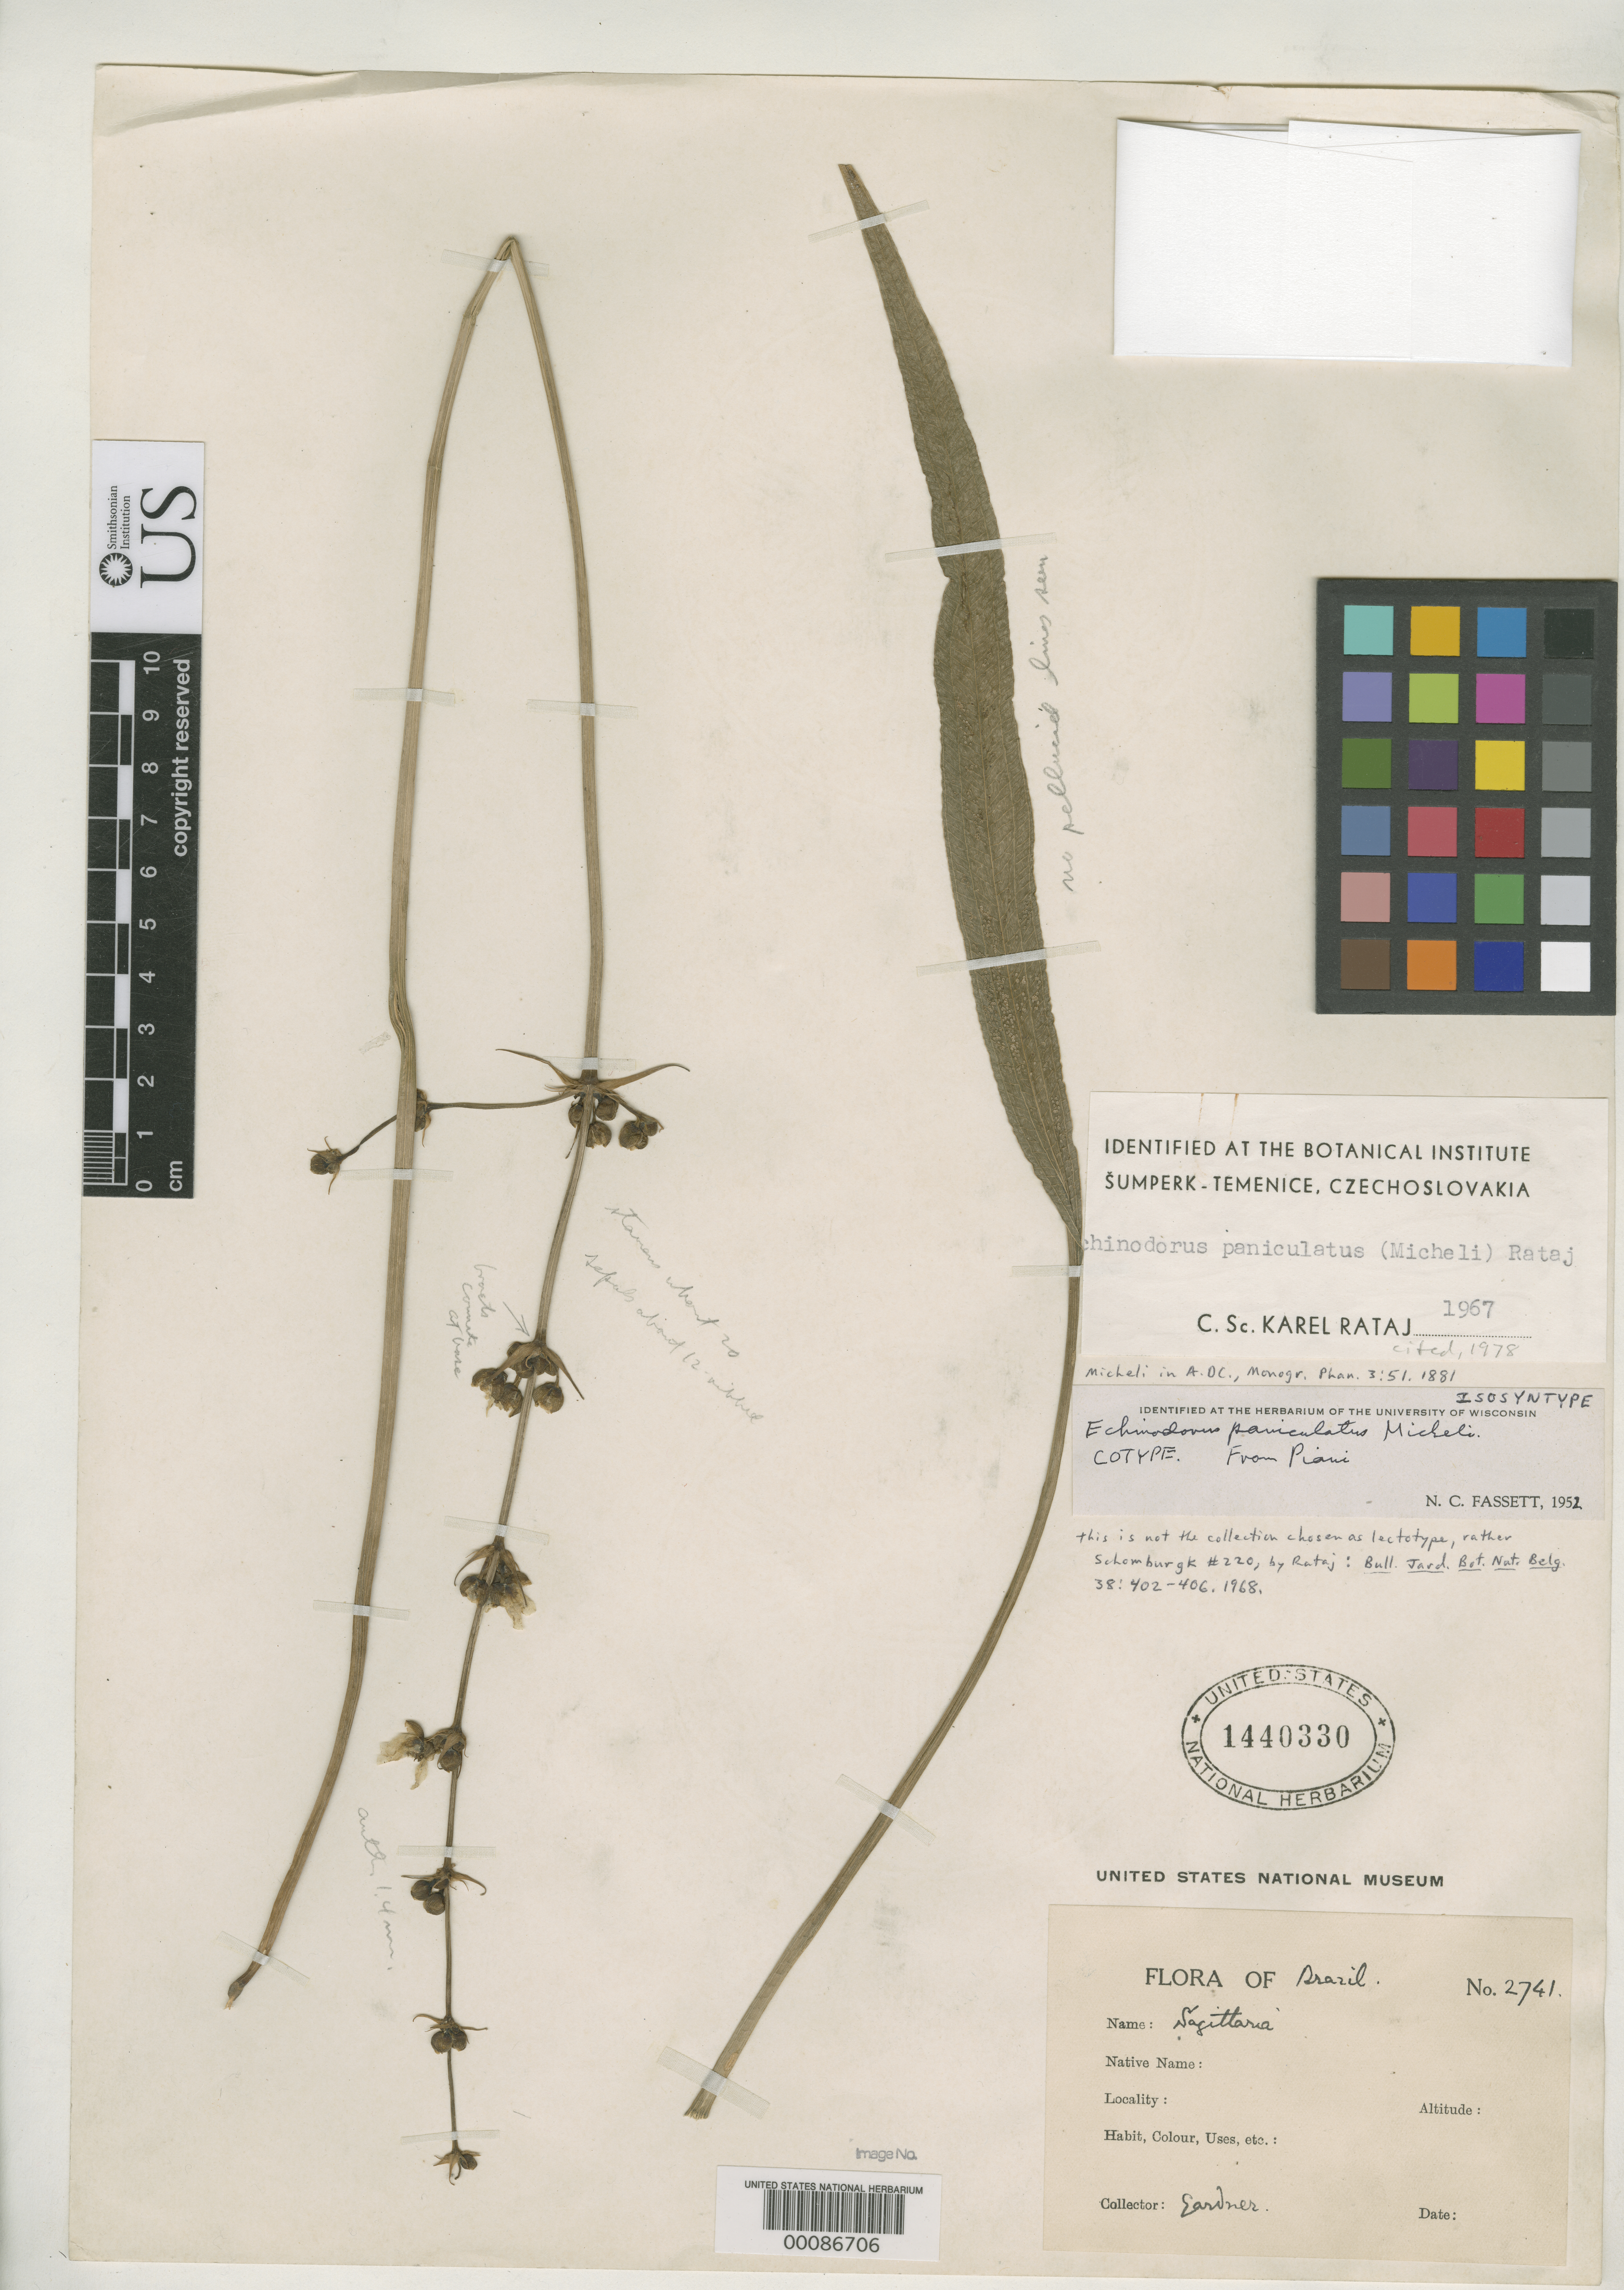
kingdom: Plantae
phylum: Tracheophyta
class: Liliopsida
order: Alismatales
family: Alismataceae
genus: Echinodorus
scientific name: Echinodorus paniculatus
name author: Micheli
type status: Isosyntype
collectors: G. Gardner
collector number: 2741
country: Brazil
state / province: Minas Gerais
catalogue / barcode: US 1440330